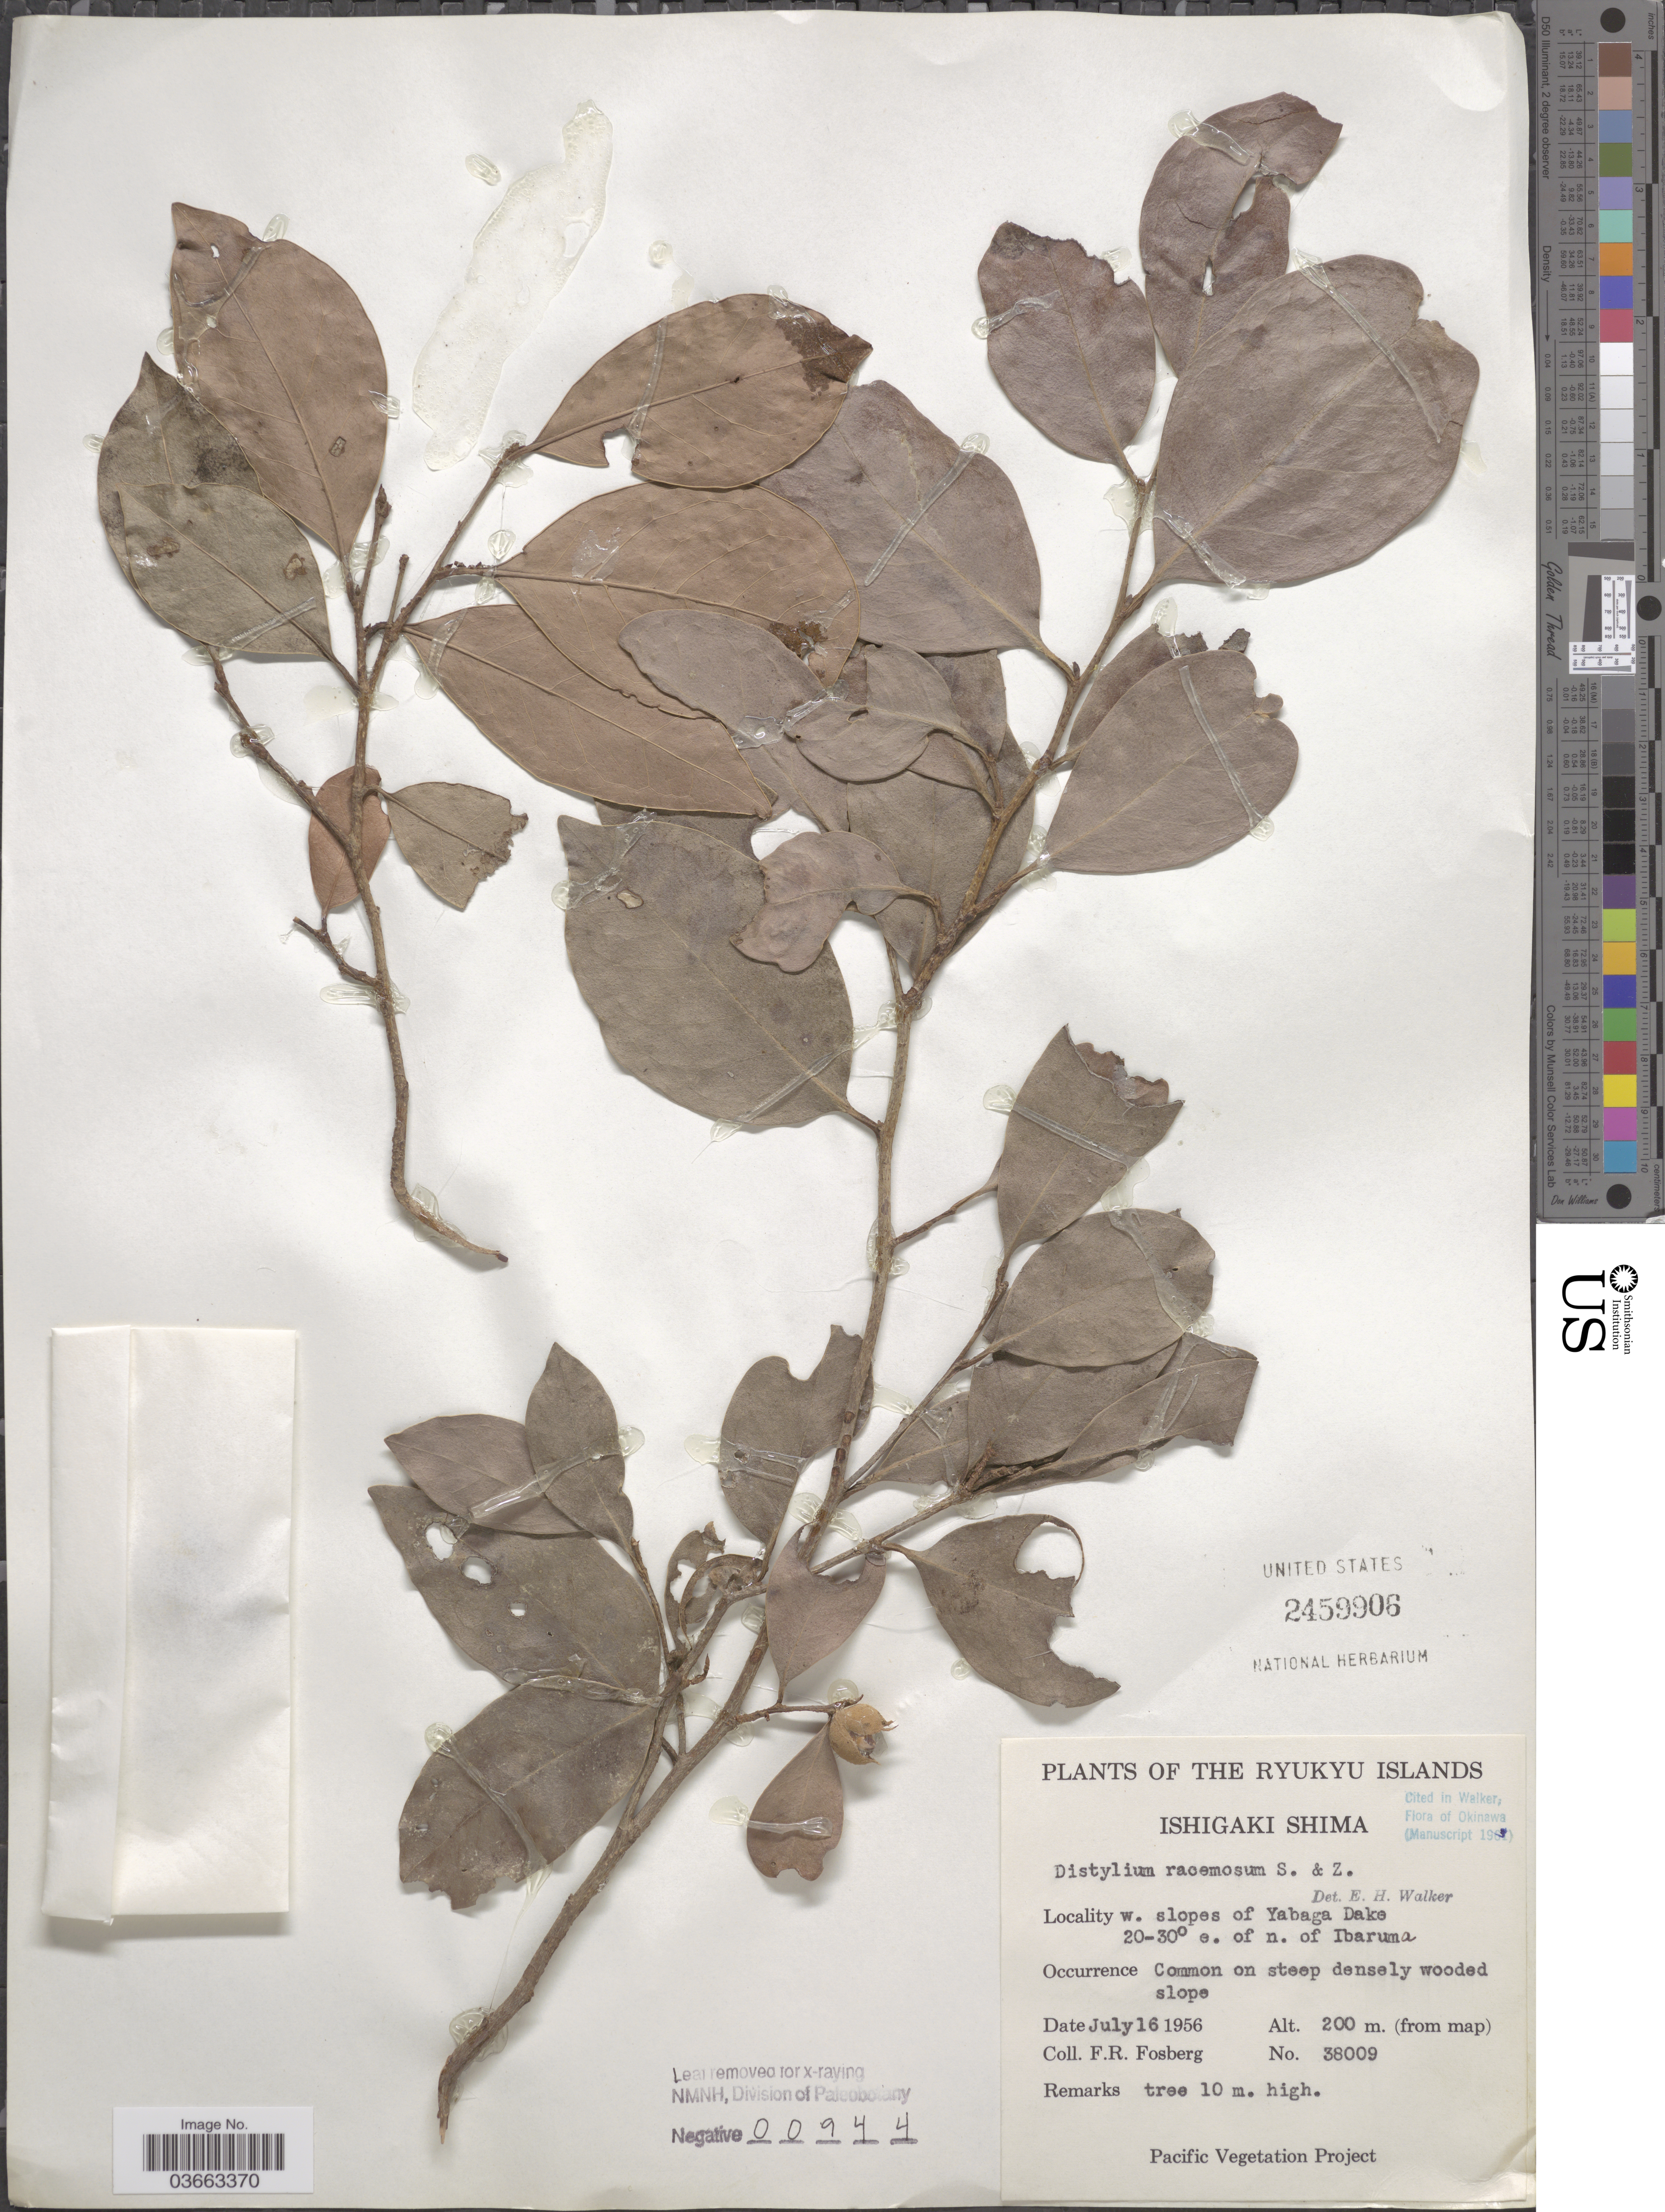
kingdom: Plantae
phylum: Tracheophyta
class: Magnoliopsida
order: Saxifragales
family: Hamamelidaceae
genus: Distylium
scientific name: Distylium racemosum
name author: Siebold & Zucc.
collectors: F. R. Fosberg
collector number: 38009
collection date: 1956-07-16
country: Japan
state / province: Okinawa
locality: The Ryukyu Islands. Ishigaki Shima. W. slopes of Yabaga Dake 20-30° e. of n. of Ibaruma.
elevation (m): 200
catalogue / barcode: US 2459906